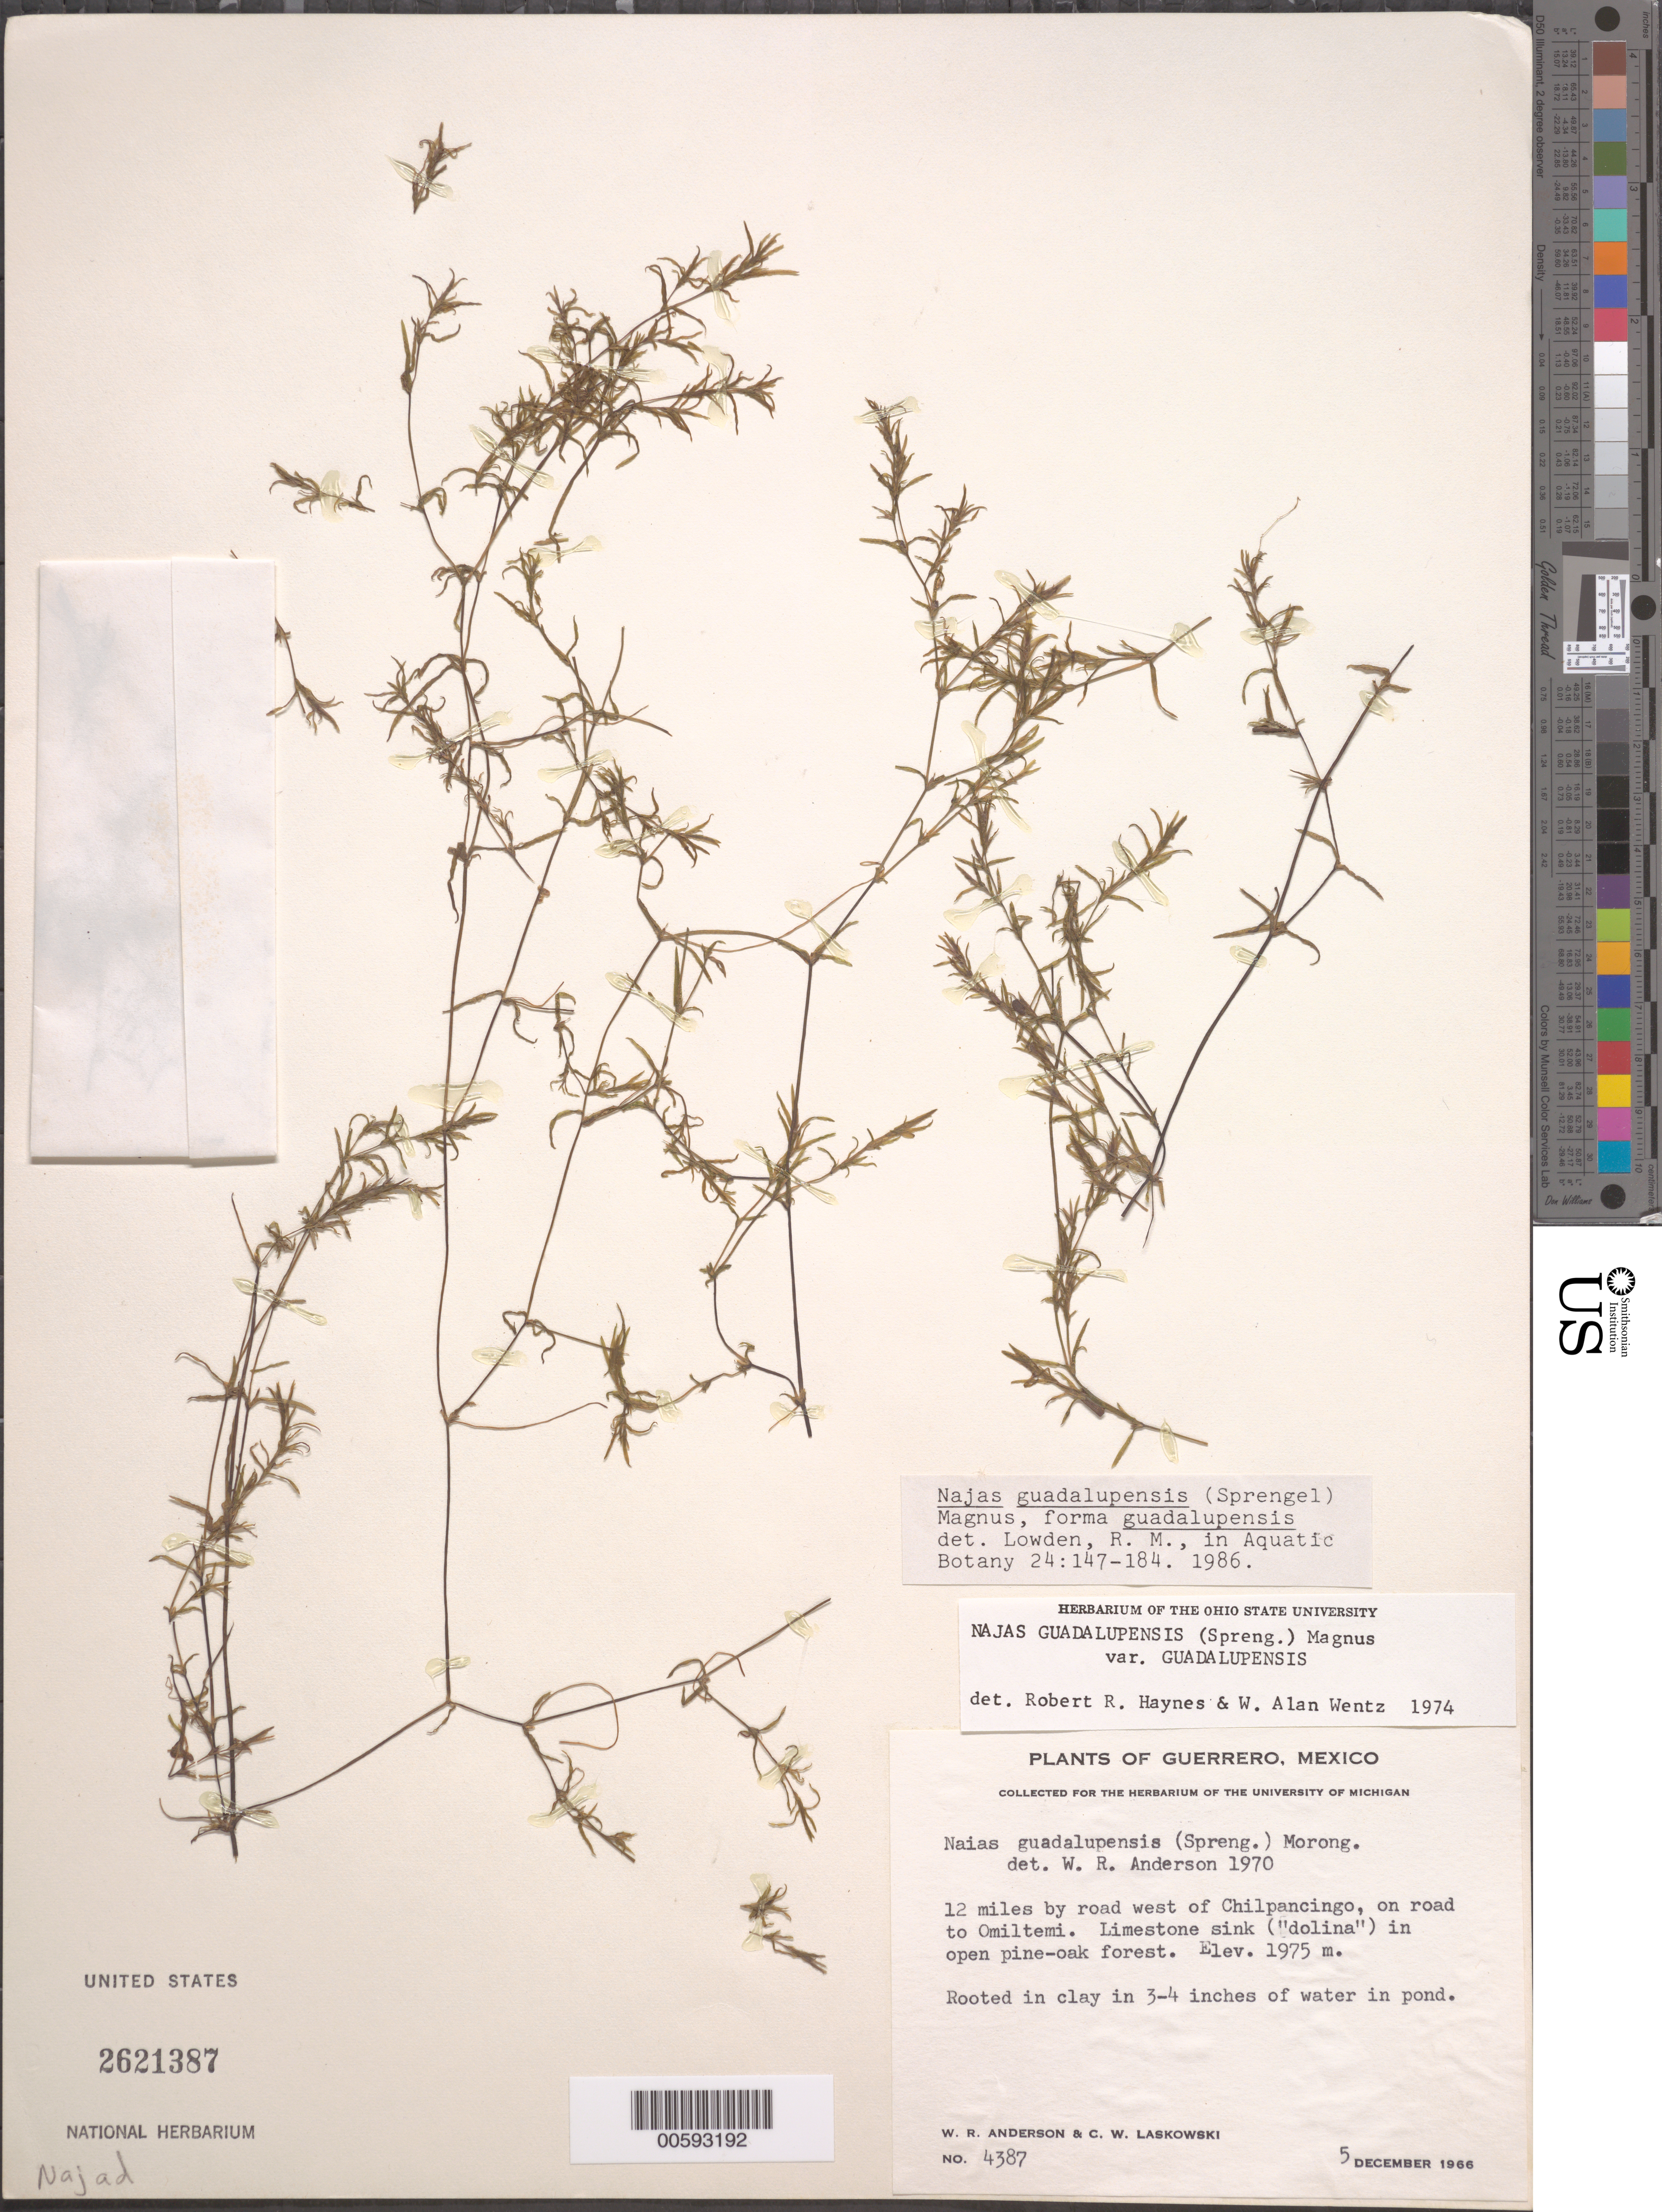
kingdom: Plantae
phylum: Tracheophyta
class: Liliopsida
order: Alismatales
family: Hydrocharitaceae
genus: Najas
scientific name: Najas guadalupensis var. guadalupensis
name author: (Spreng.) Magnus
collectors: W. R. Anderson & C. Laskowski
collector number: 4387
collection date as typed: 05 Dec 1966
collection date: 1966-12-05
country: Mexico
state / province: Guerrero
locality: W of Chilpancingo, road to Omiltemi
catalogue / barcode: US 2621387